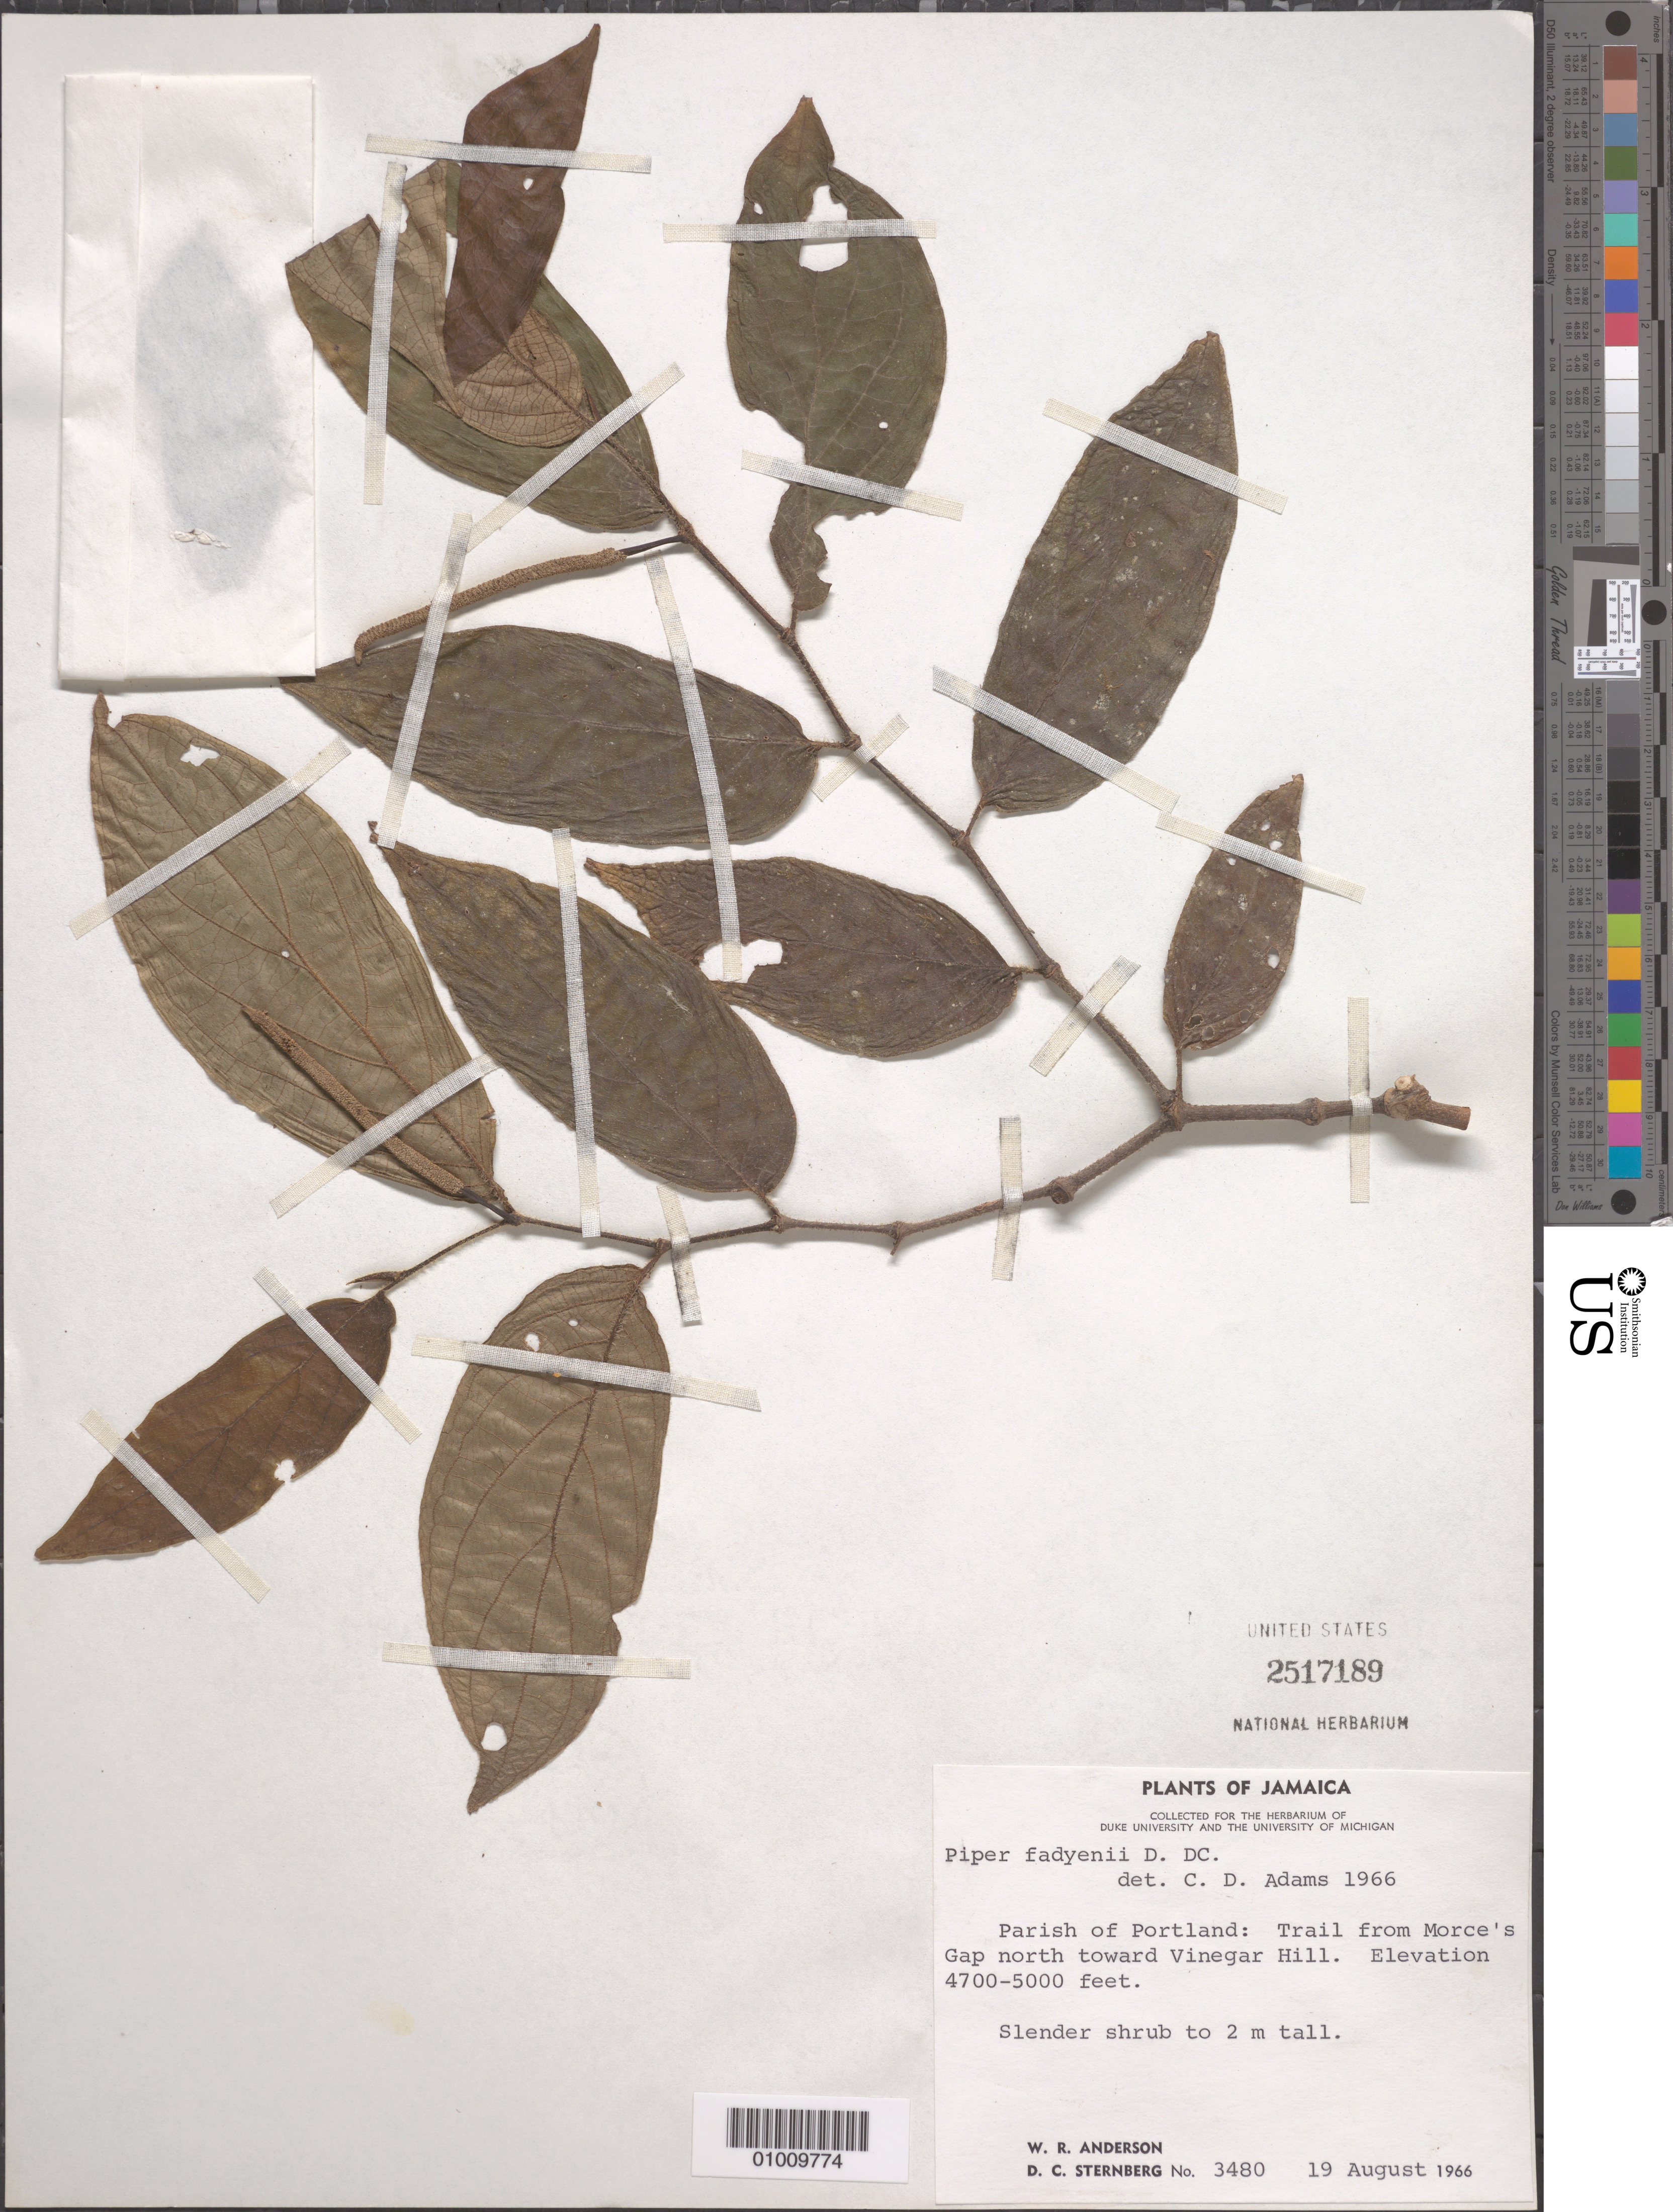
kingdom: Plantae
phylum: Tracheophyta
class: Magnoliopsida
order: Piperales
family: Piperaceae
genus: Piper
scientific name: Piper fadyenii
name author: C. DC.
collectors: W. R. Anderson & D. Sternberg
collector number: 3480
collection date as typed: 19 Aug 1966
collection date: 1966-08-19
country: Jamaica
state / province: Portland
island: Jamaica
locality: Trail from Morce's Gap N toward Vinegar Hill.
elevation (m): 1433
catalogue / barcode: US 2517189